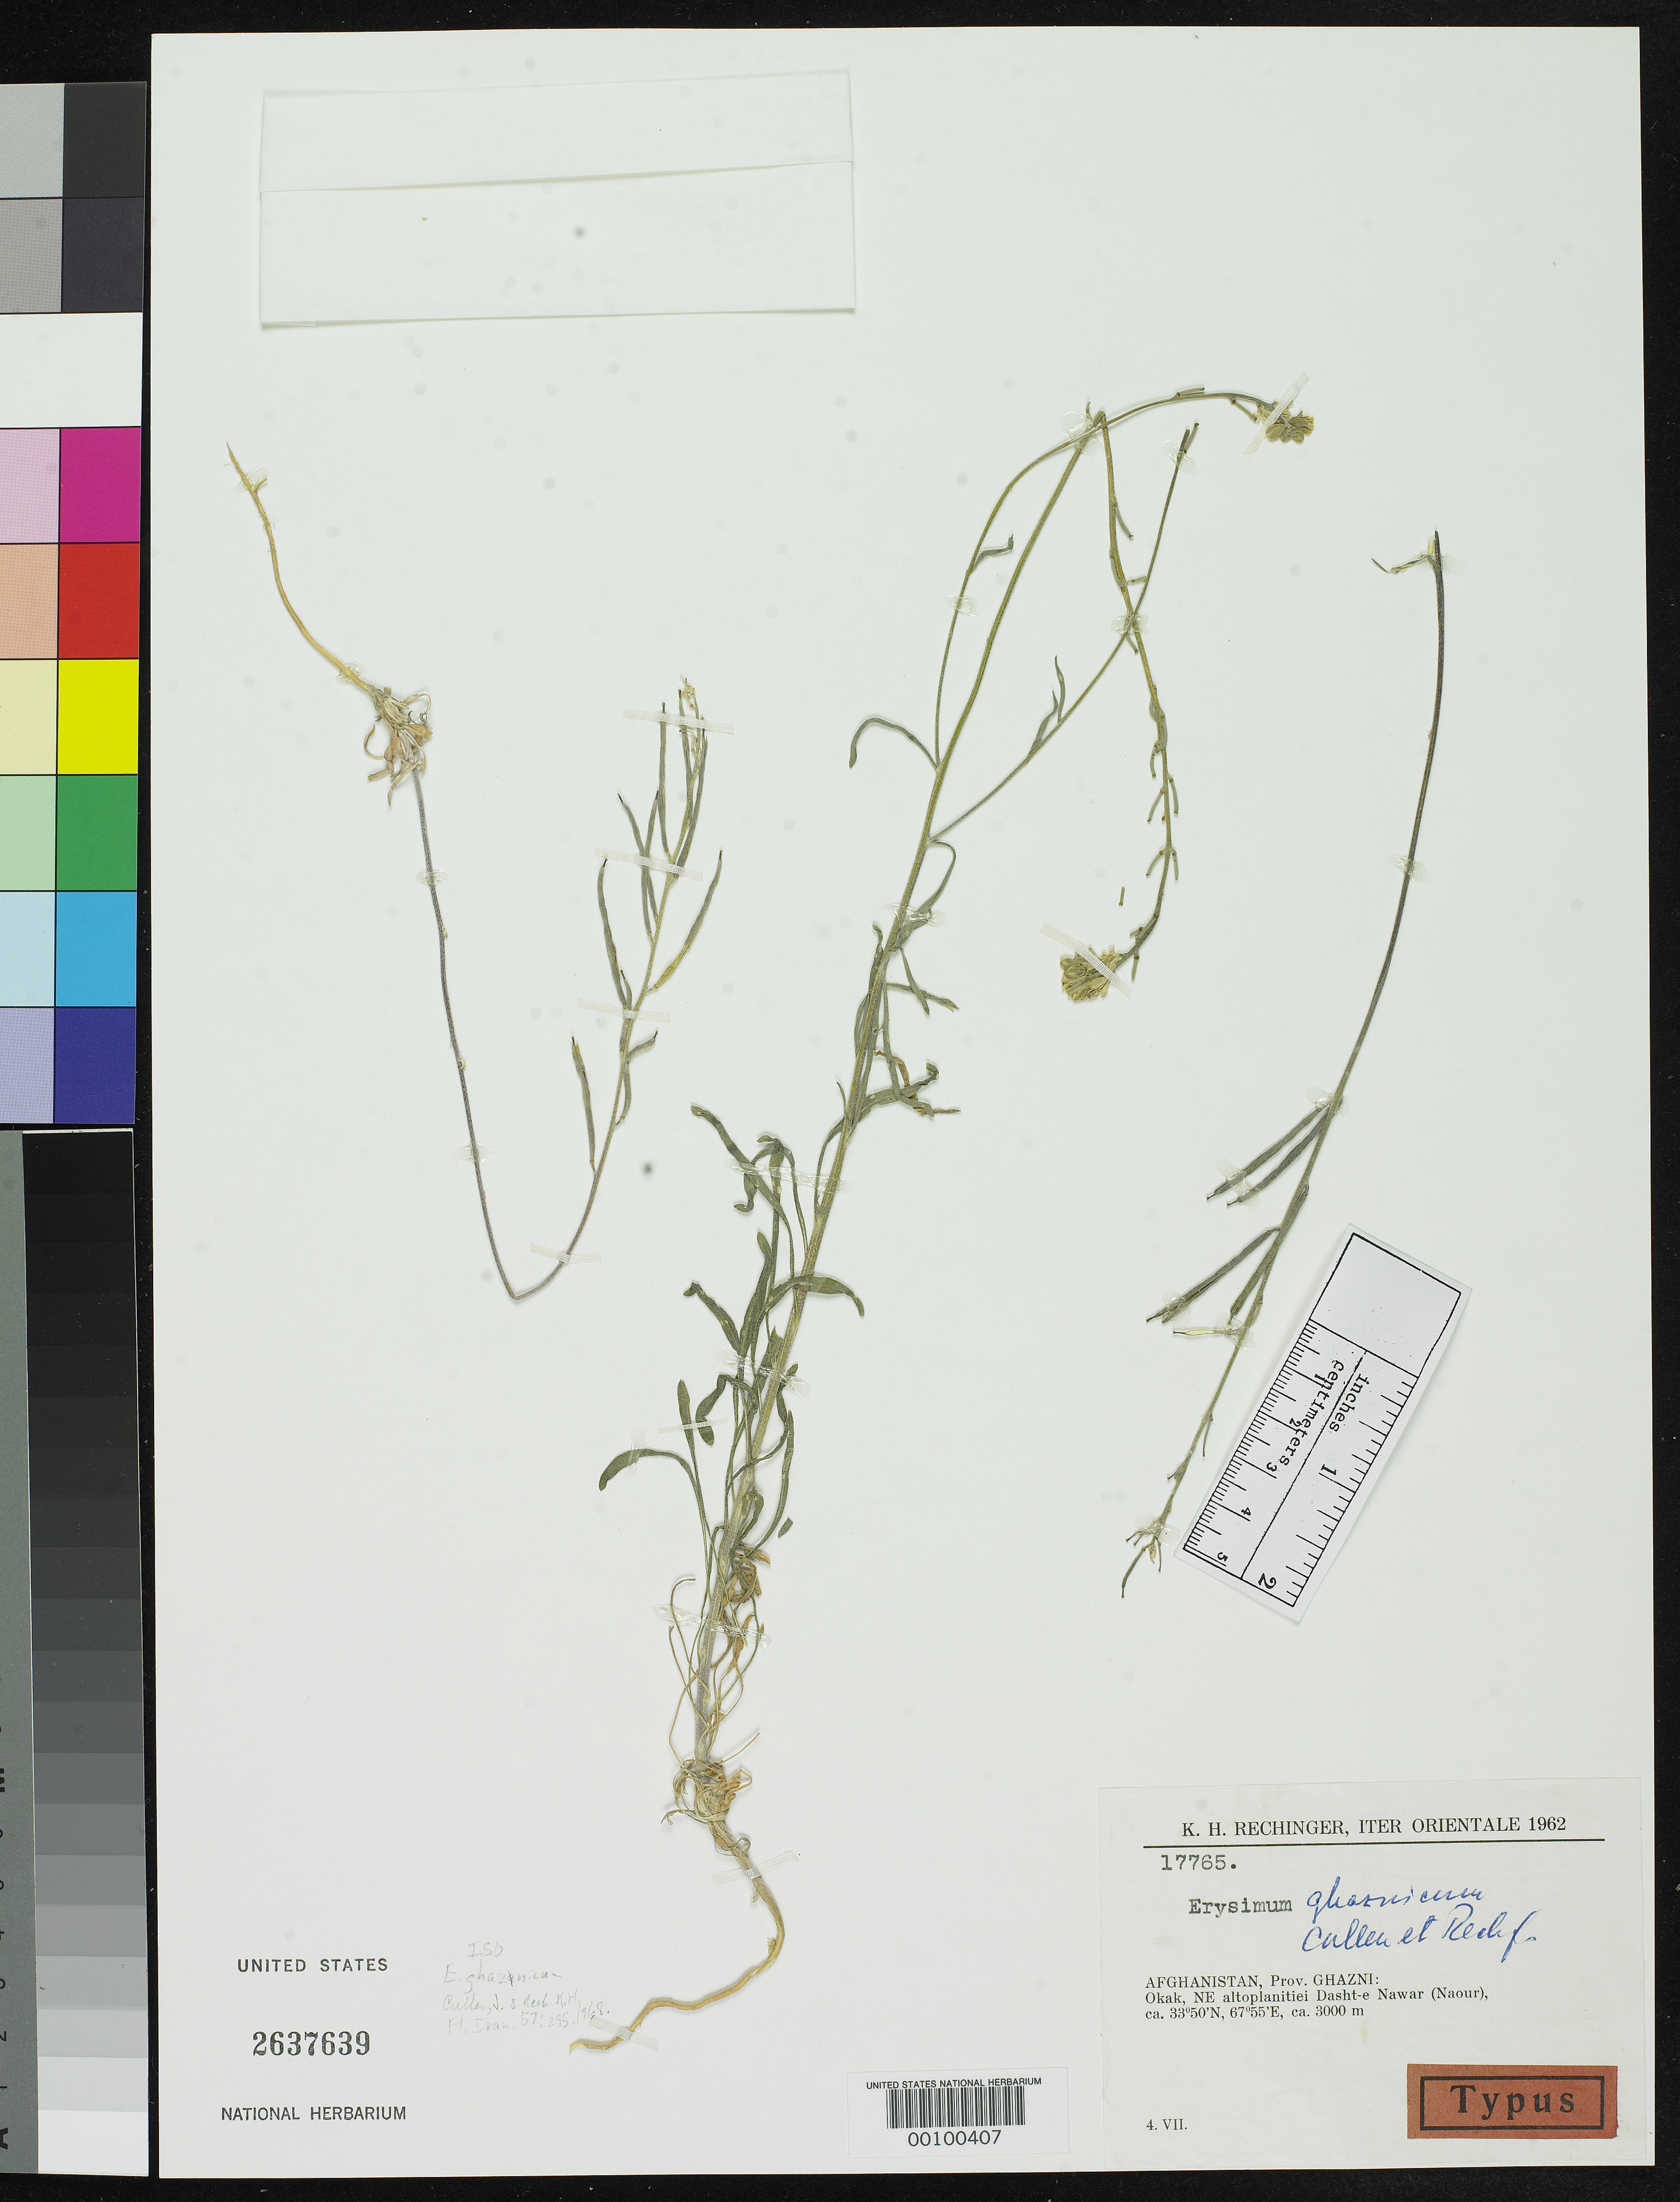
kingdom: Plantae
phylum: Tracheophyta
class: Magnoliopsida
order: Brassicales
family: Brassicaceae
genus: Erysimum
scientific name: Erysimum ghaznicum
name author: Cullen & Rech. f.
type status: Isotype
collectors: K. H. Rechinger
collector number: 17765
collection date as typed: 04 Jul 1962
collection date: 1962-07-04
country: Afghanistan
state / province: Ghazni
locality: Okak, Dasht-e Nawar (Naour).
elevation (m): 3000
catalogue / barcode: US 2637639